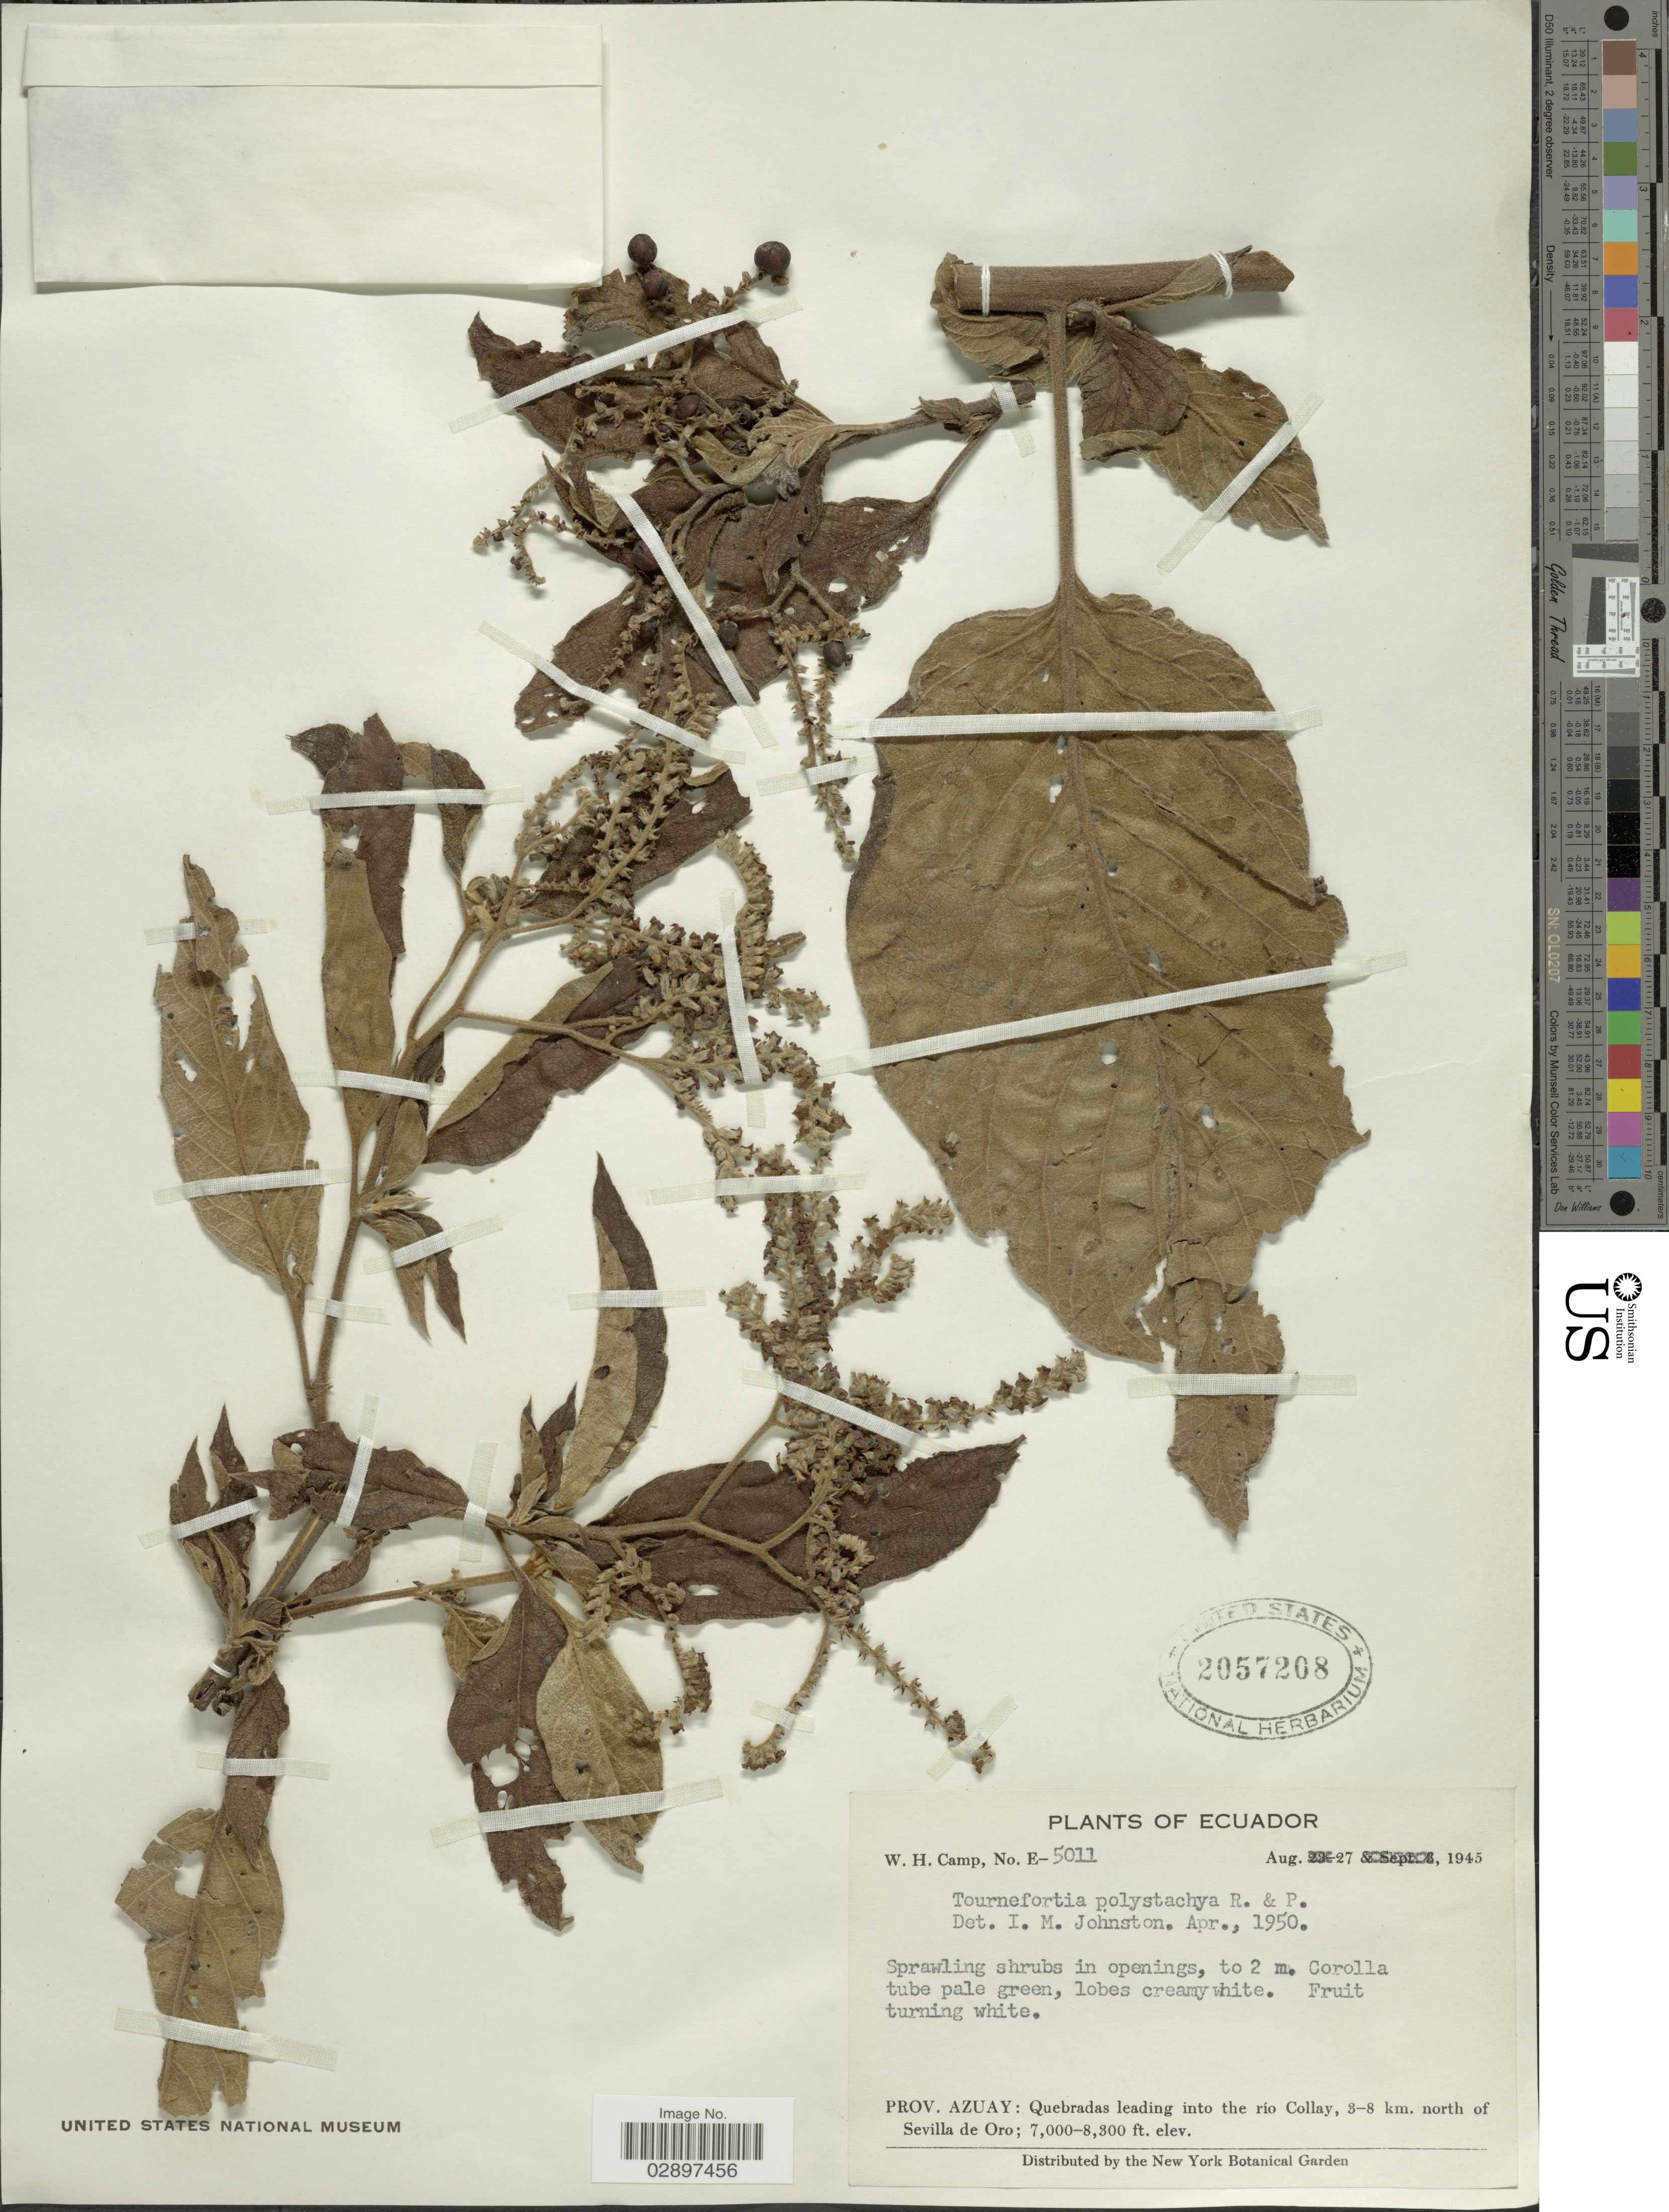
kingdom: Plantae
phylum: Tracheophyta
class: Magnoliopsida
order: Boraginales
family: Heliotropiaceae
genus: Tournefortia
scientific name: Tournefortia polystachya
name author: Ruiz & Pav.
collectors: W. H. Camp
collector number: E-5011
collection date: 1945-08-27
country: Ecuador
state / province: Azuay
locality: Quebradas leading into the río Collay, 3-8 km. north of Sevilla de Oro.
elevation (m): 2134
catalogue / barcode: US 2057208